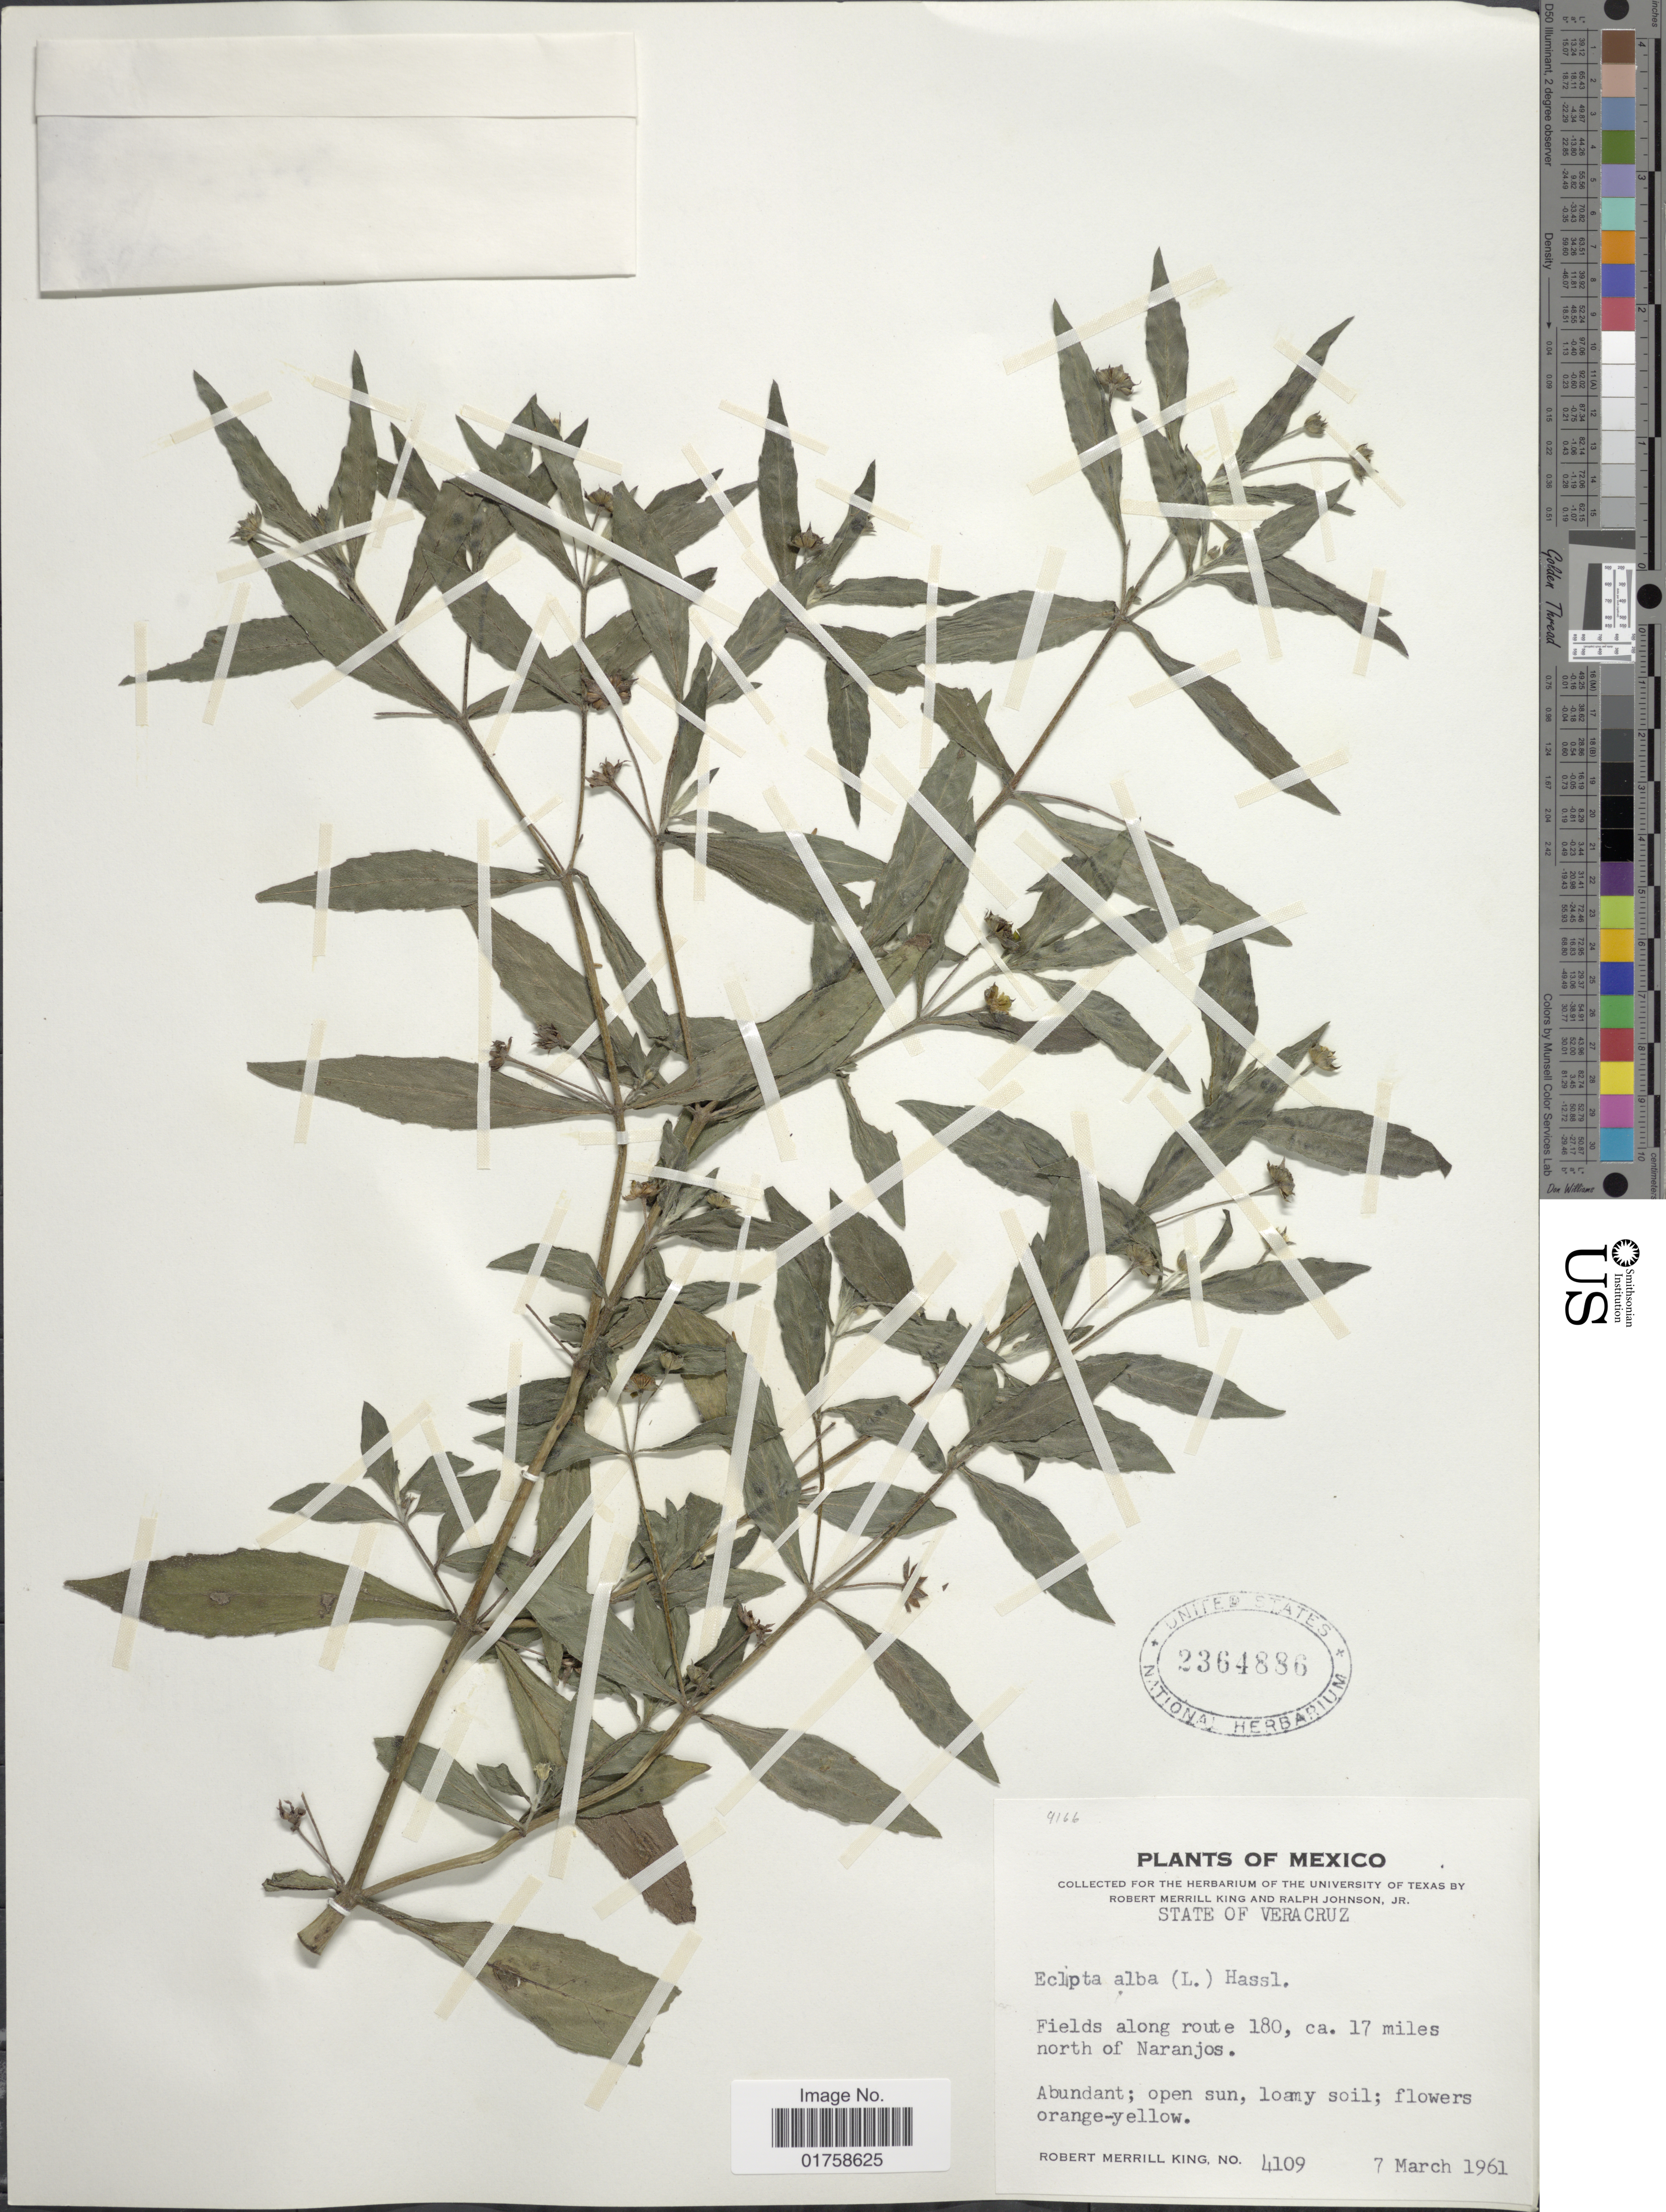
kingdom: Plantae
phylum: Tracheophyta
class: Magnoliopsida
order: Asterales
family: Asteraceae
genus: Eclipta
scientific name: Eclipta alba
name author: (L.) Hassk.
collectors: R. M. King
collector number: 4109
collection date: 1961-03-07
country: Mexico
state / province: Veracruz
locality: Mexico. State of Veracruz. Fields along route 180, ca. 17 miles north of Naranjos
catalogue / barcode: US 2364886